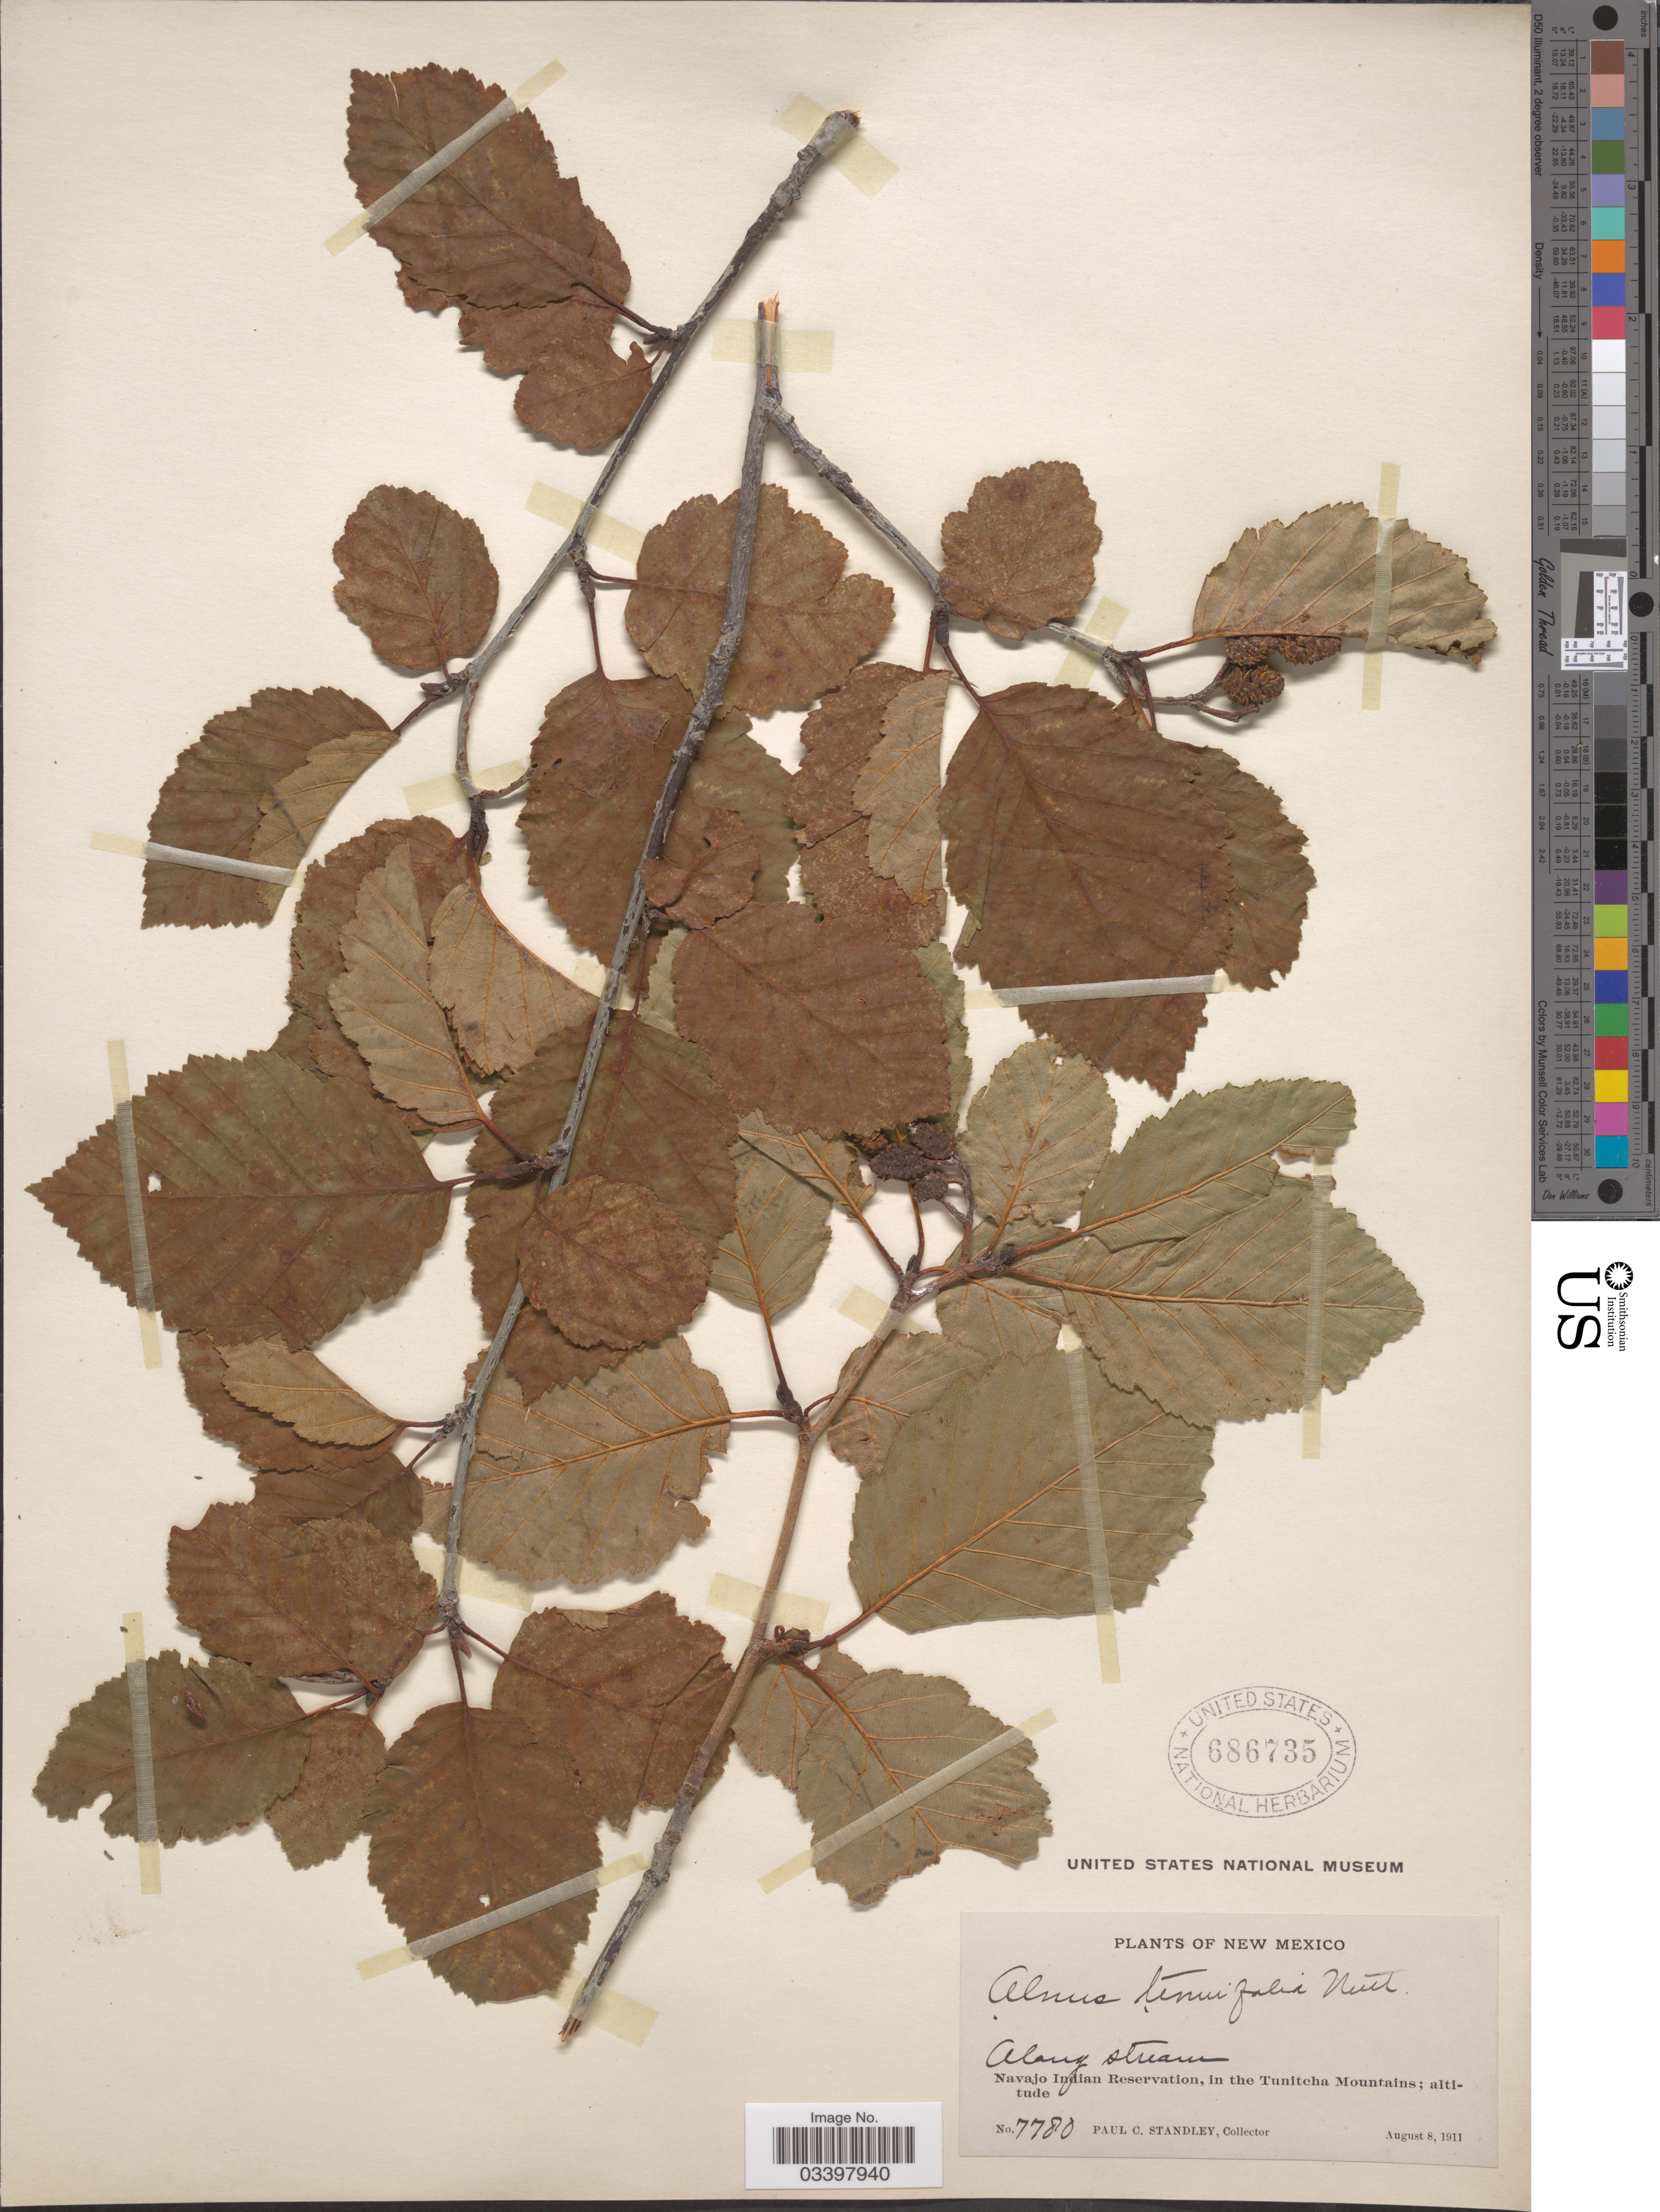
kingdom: Plantae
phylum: Tracheophyta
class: Magnoliopsida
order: Fagales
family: Betulaceae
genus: Alnus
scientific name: Alnus incana subsp. tenuifolia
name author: (Nutt.) Breitung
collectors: P. C. Standley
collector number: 7780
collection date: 1911-08-08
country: United States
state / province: New Mexico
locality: Navajo Indian Reservation, in the Tunitcha Mountains.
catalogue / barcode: US 686735